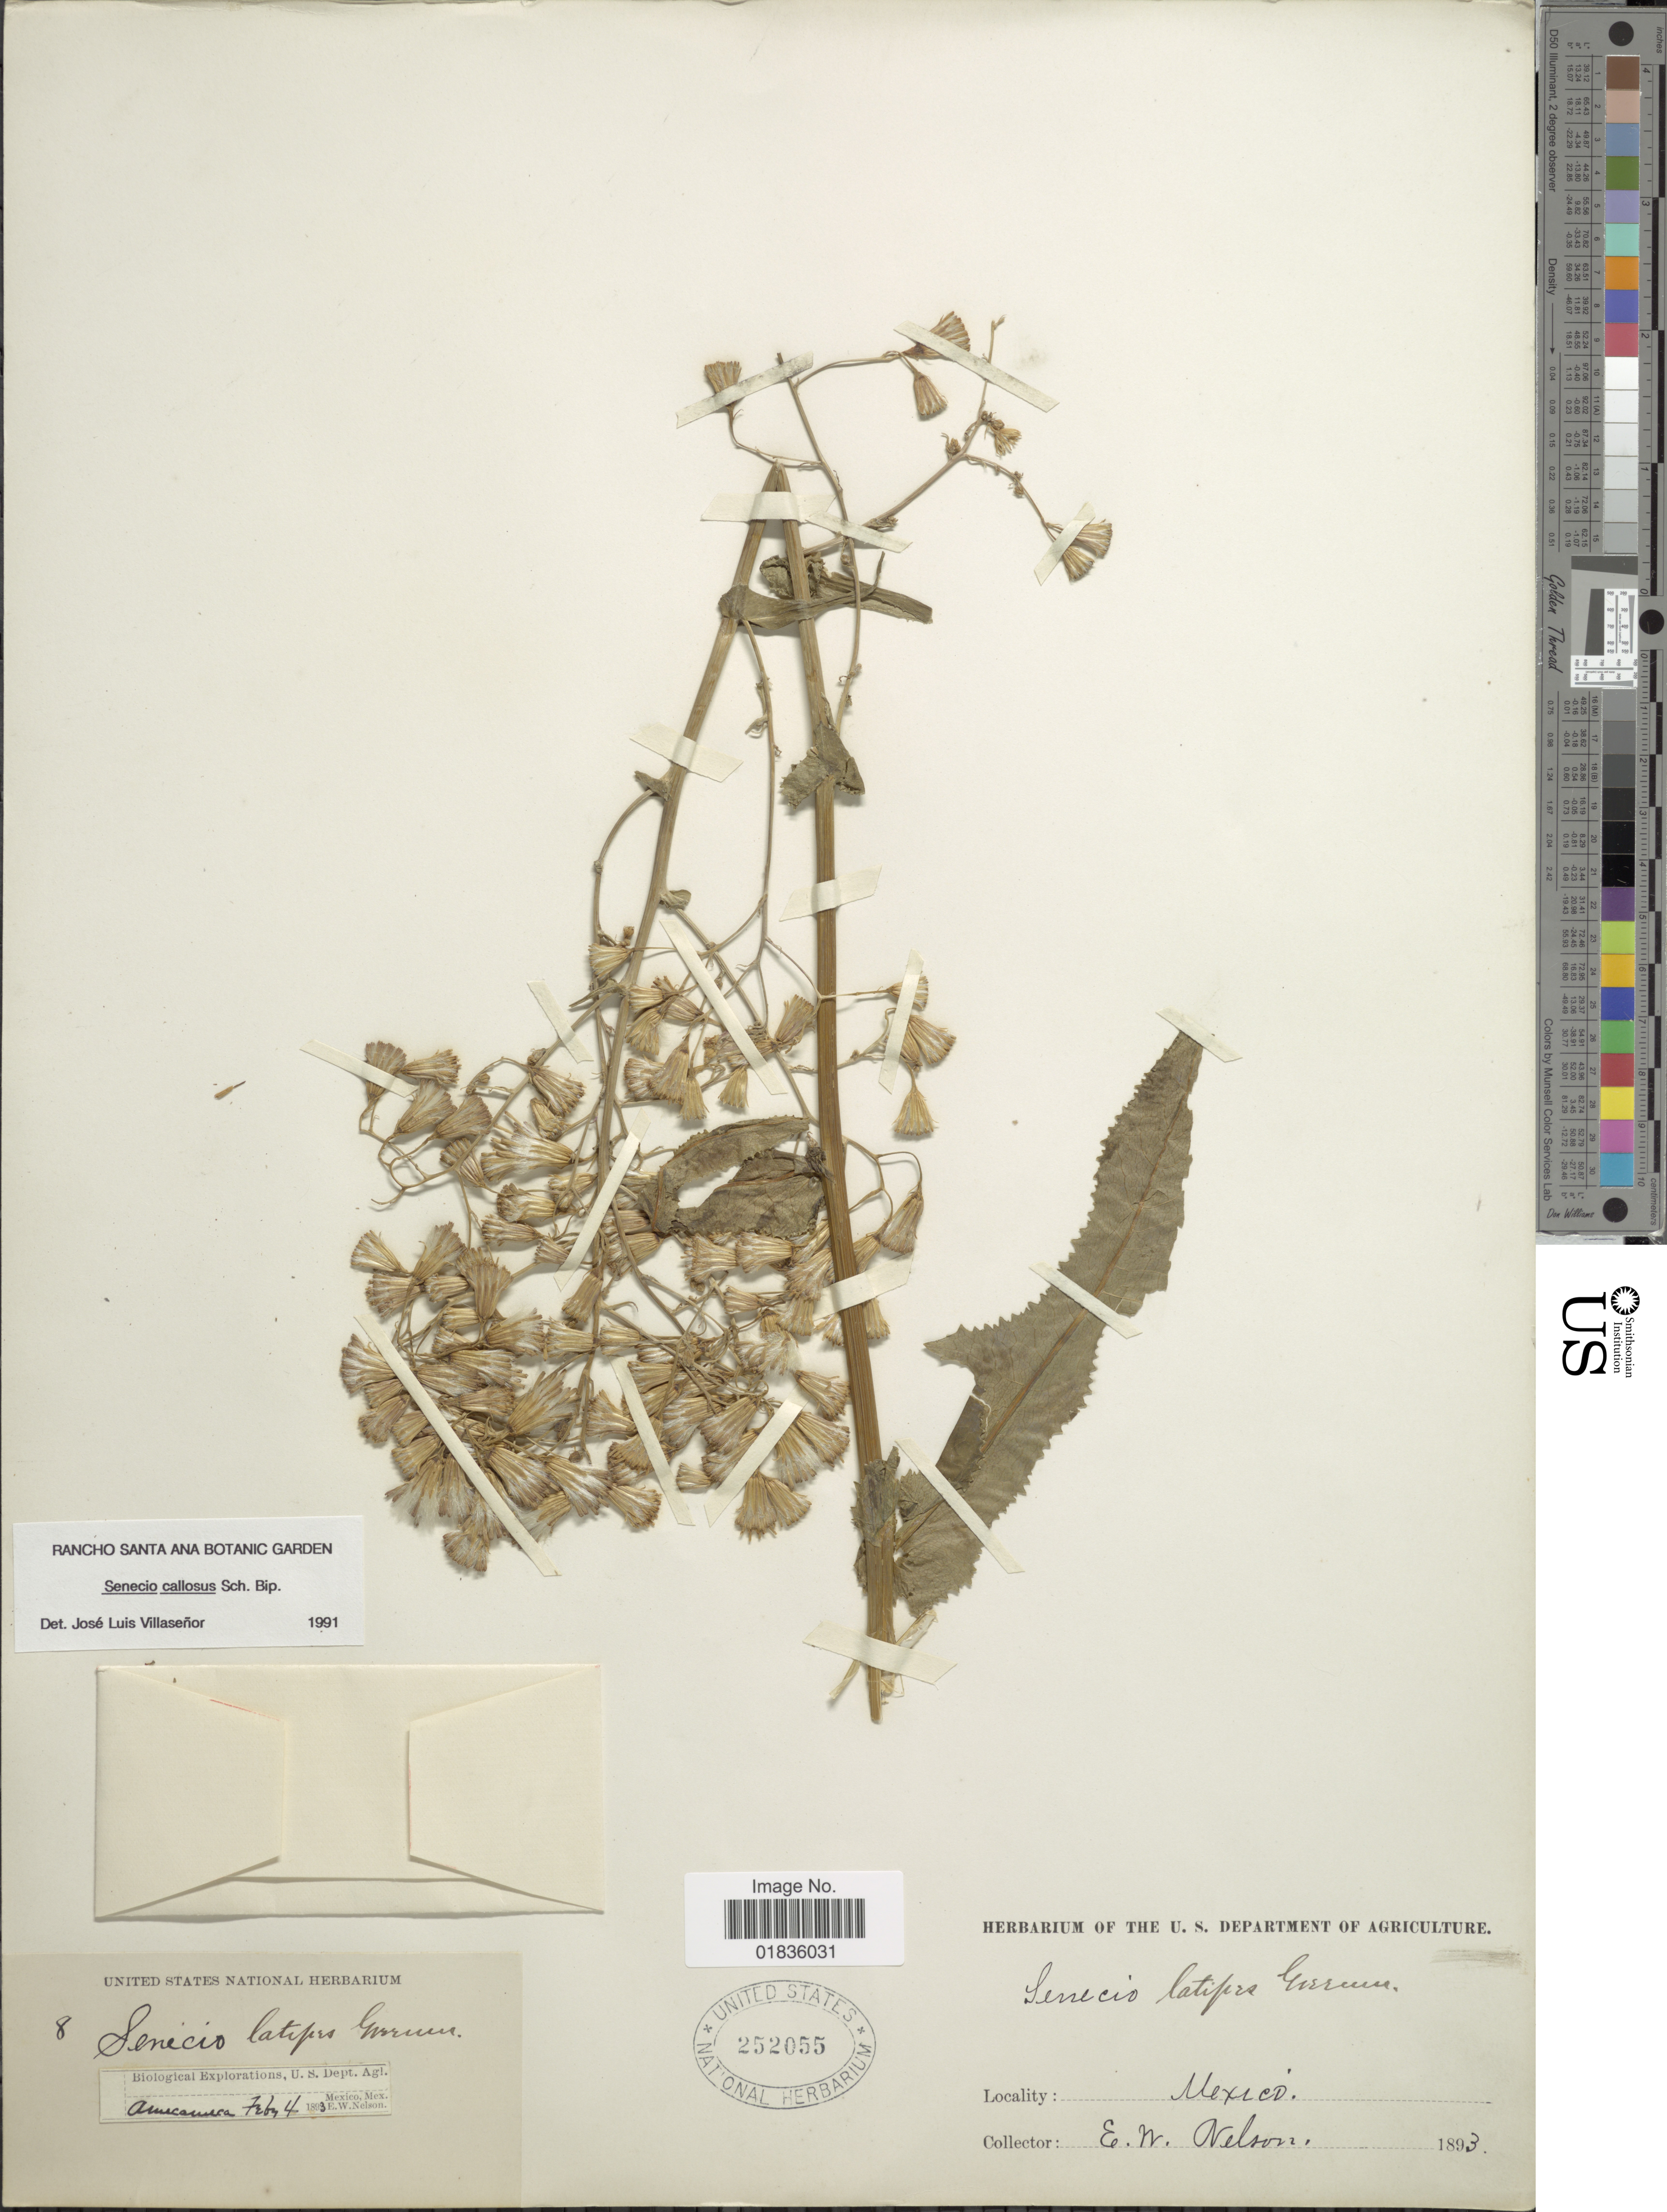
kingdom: Plantae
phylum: Tracheophyta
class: Magnoliopsida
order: Asterales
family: Asteraceae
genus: Senecio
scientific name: Senecio callosus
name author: Sch. Bip.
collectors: E. W. Nelson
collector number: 8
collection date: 1893-02-04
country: Mexico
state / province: México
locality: Amecameca.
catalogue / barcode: US 252055